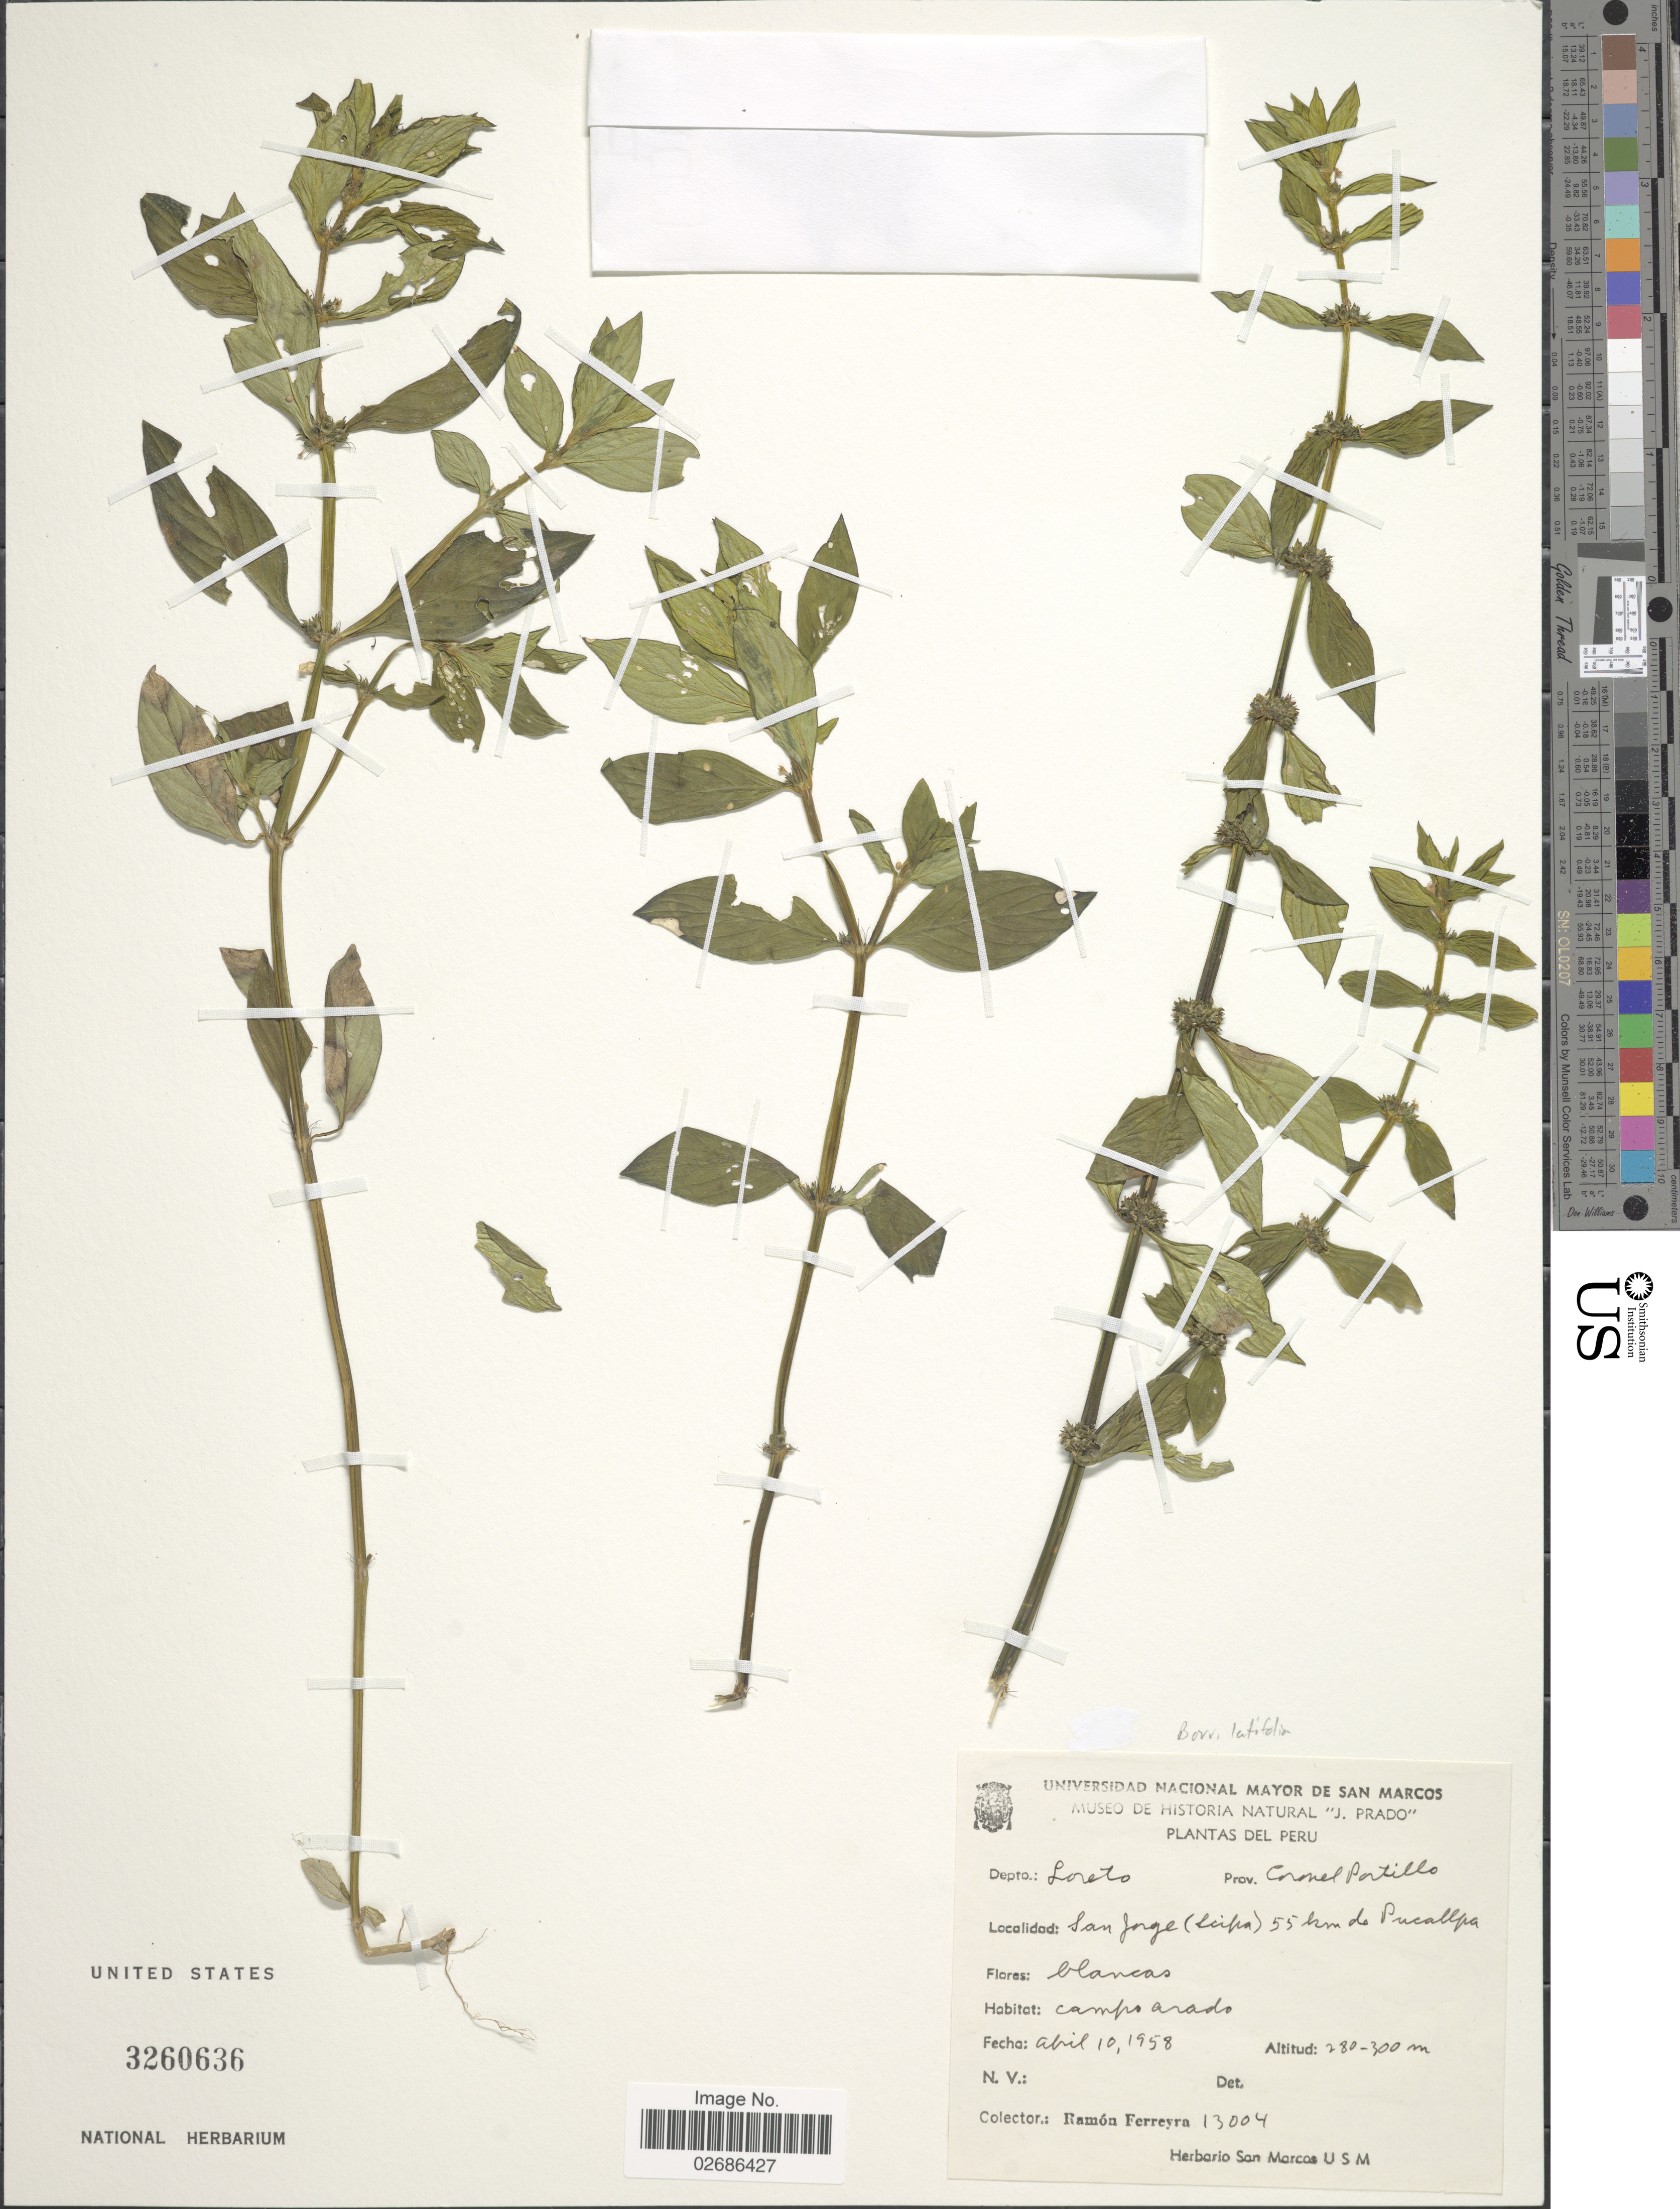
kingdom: Plantae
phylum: Tracheophyta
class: Magnoliopsida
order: Gentianales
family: Rubiaceae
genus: Borreria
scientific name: Borreria latifolia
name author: (Aubl.) K. Schum.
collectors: R. A. Ferreyra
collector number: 13004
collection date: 1958-04-10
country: Peru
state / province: Loreto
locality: Depto. Loreto, Prov. Coronel Portillo, San Jorge (Tupa) 55 km de Pucallpa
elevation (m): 280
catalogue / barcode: US 3260636